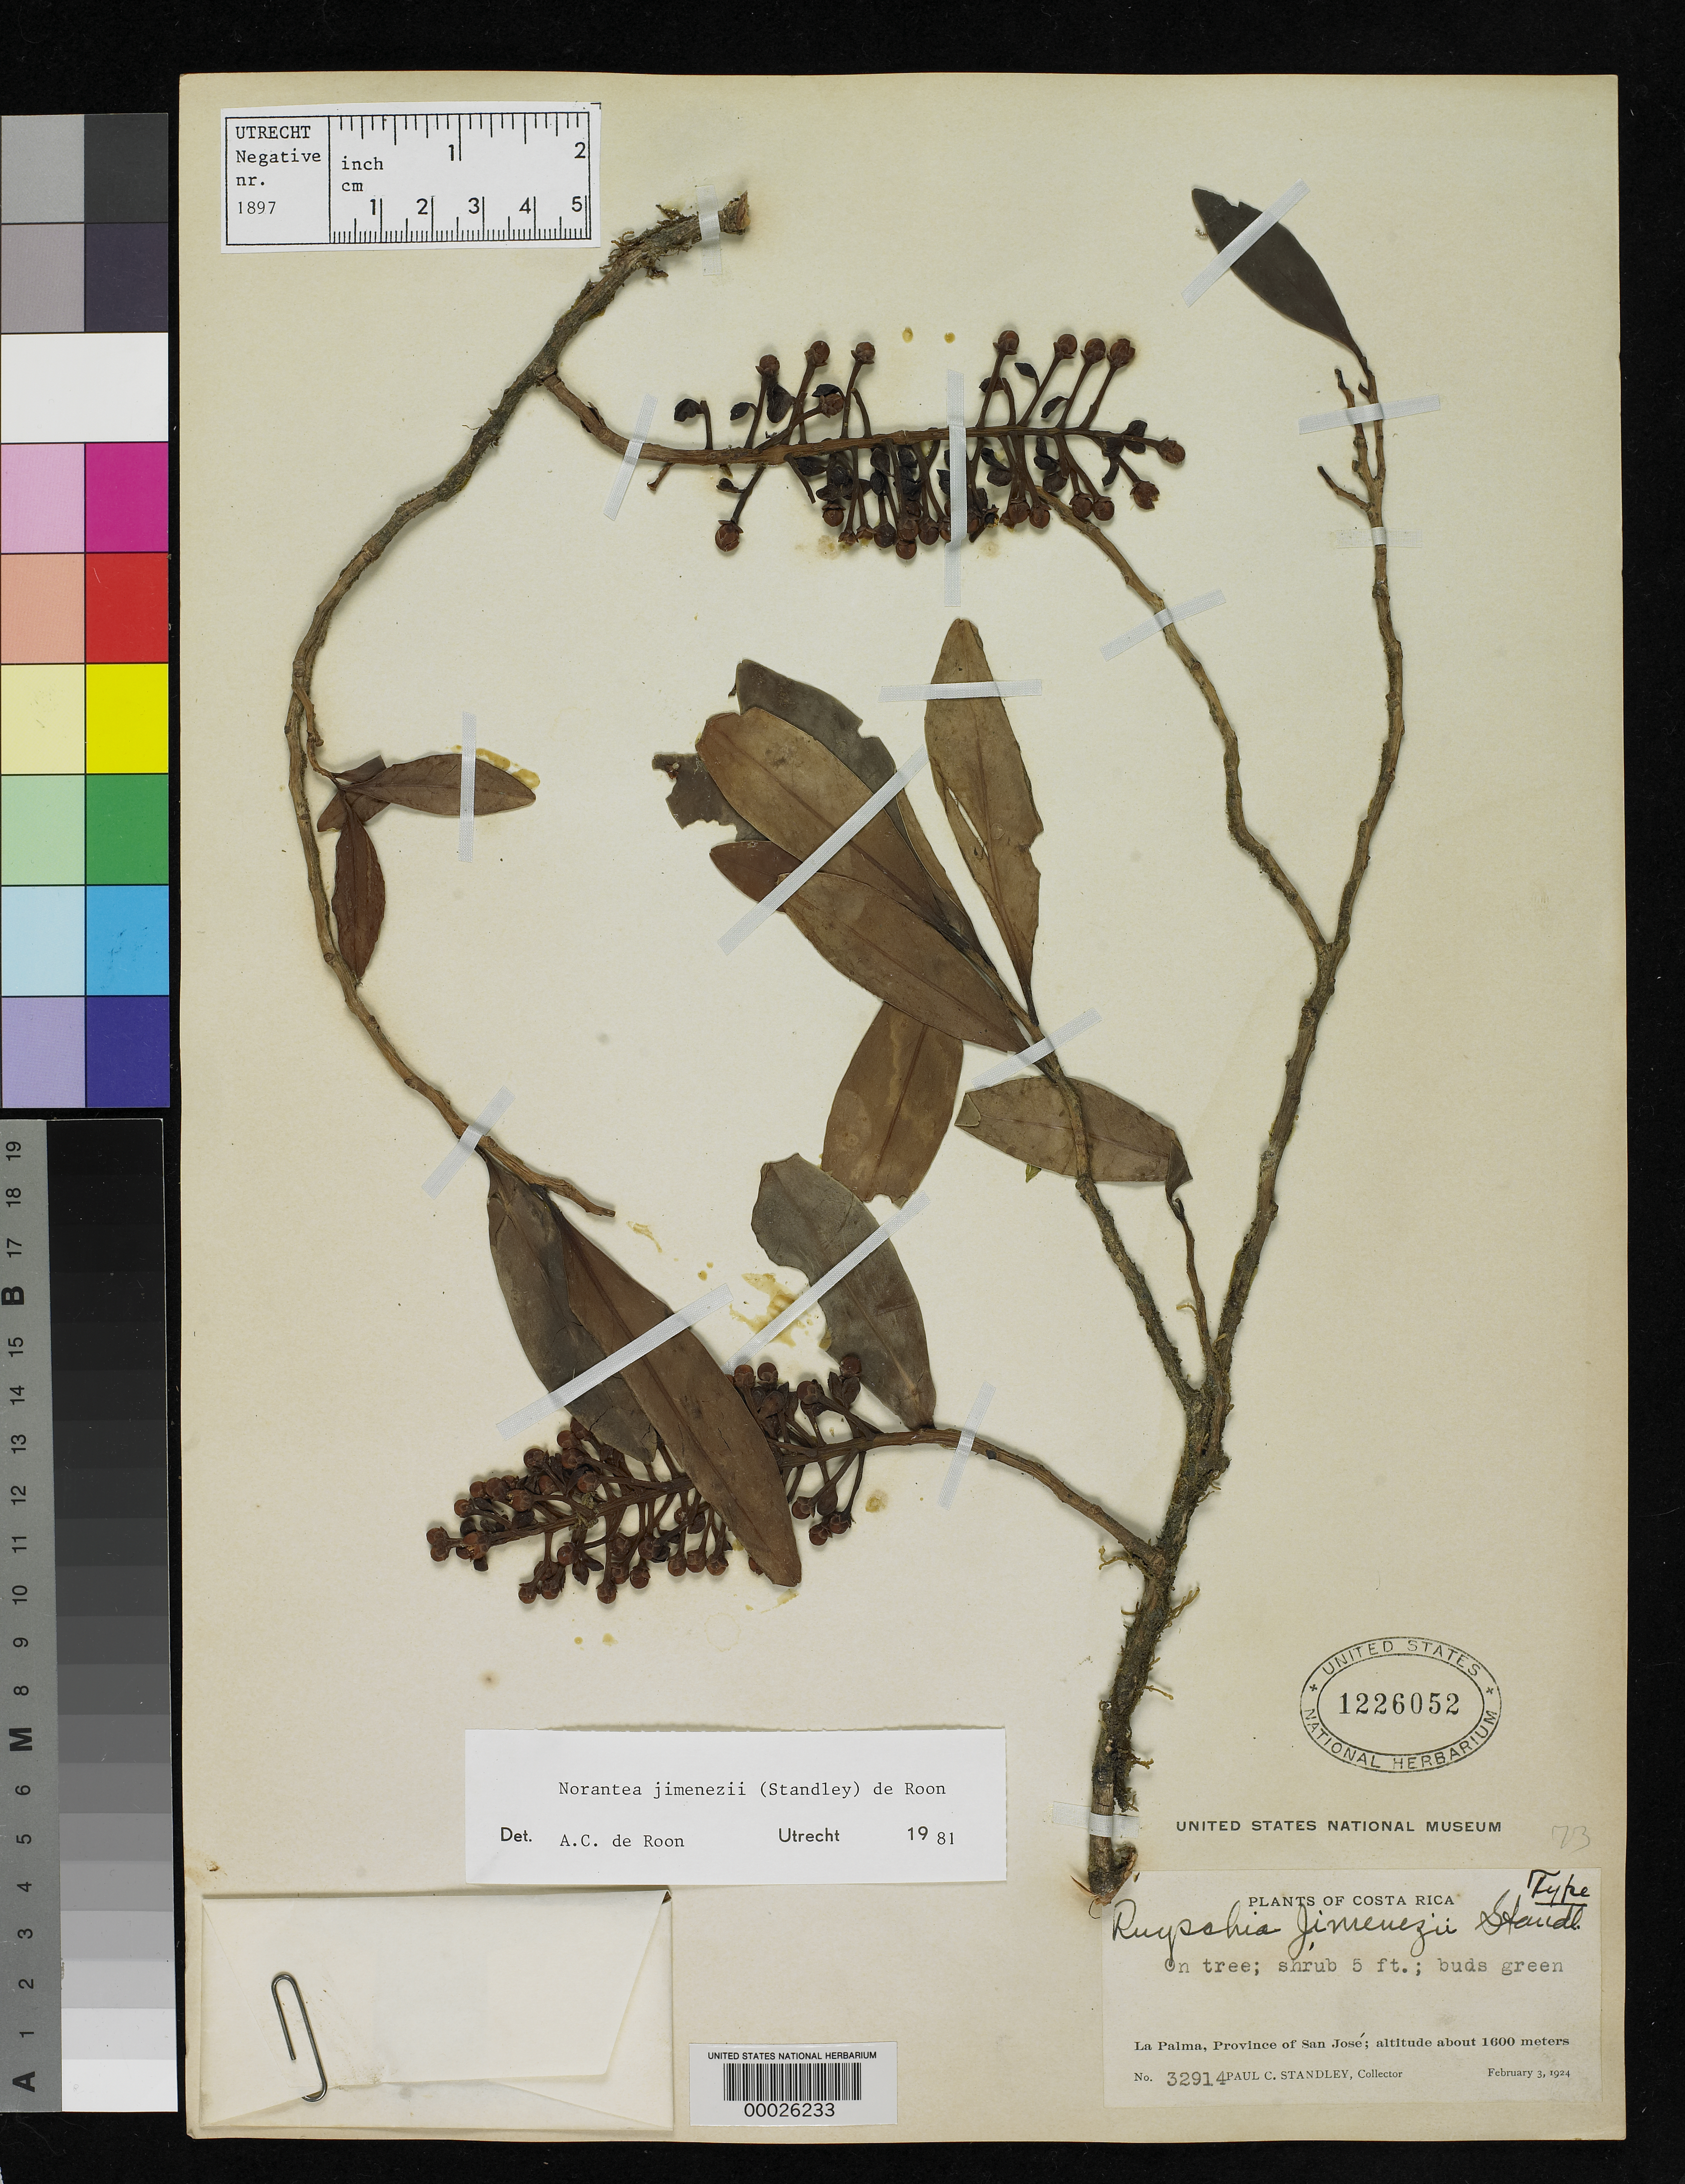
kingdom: Plantae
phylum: Tracheophyta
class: Magnoliopsida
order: Ericales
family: Marcgraviaceae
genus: Ruyschia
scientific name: Ruyschia jimenezii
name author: Standl.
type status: Isotype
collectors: P. C. Standley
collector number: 32914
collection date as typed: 03 Feb 1924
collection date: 1924-02-03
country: Costa Rica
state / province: San José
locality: La Palma.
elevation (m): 1600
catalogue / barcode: US 1226052